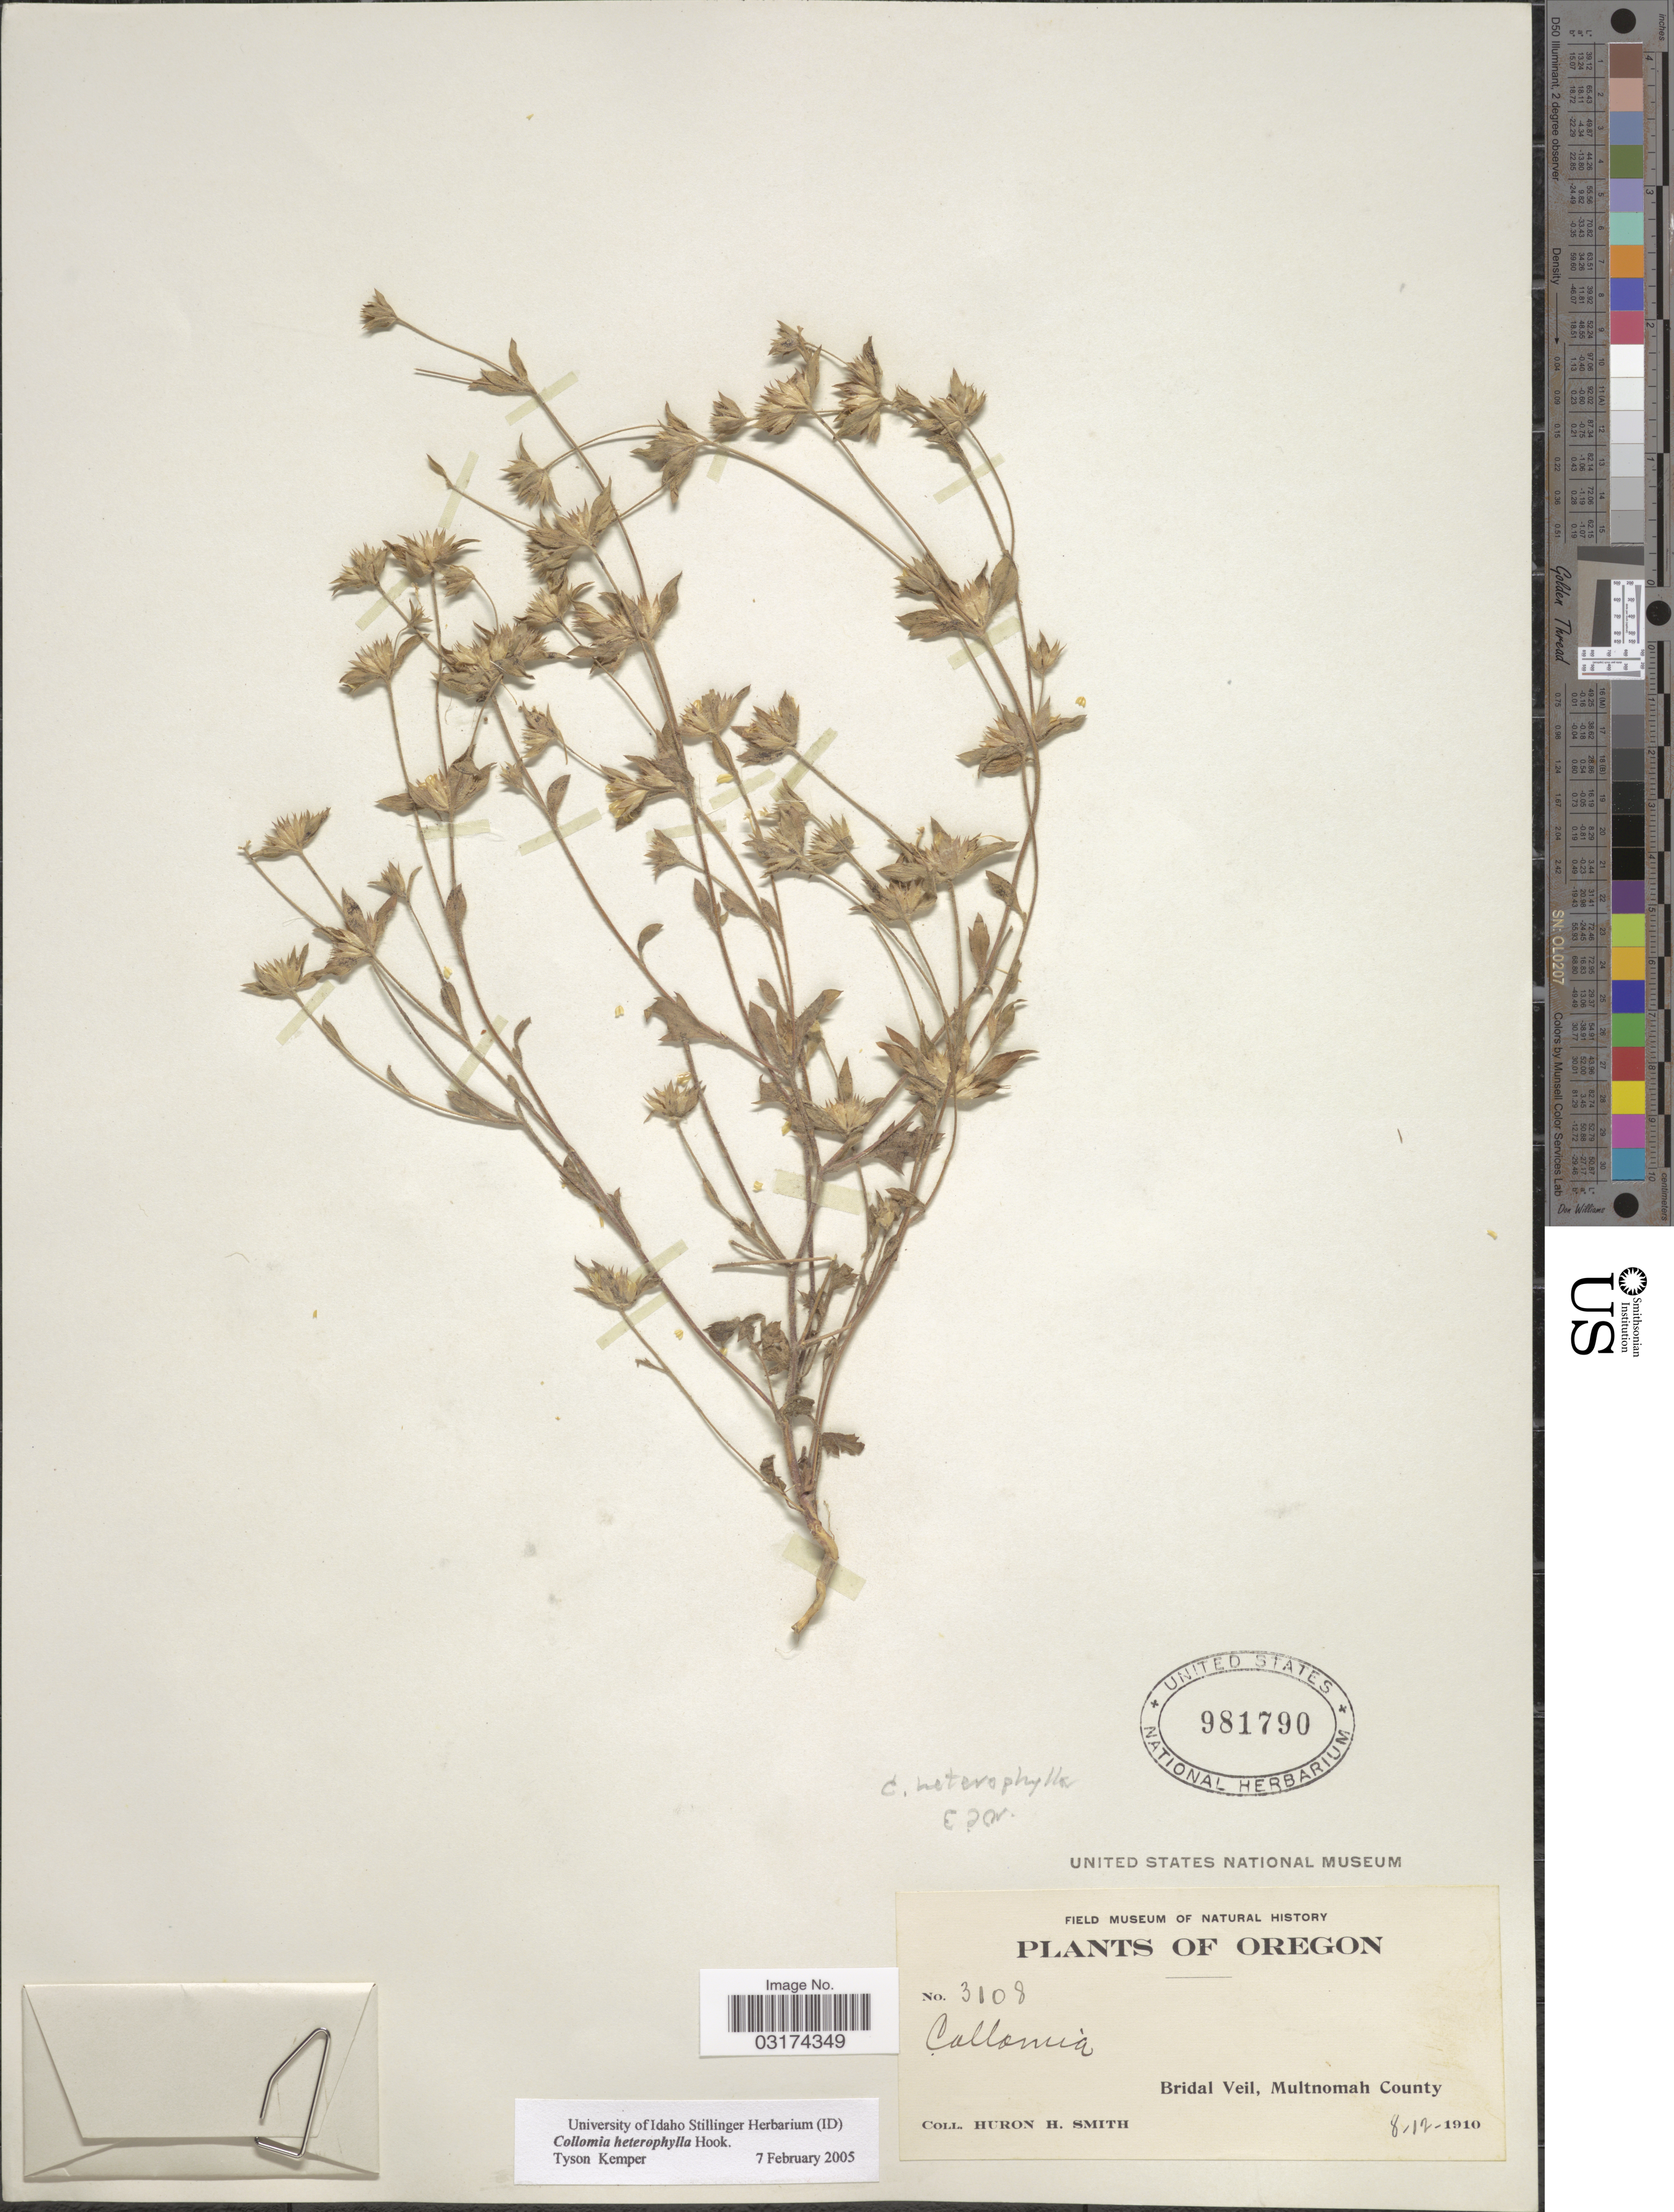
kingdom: Plantae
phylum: Tracheophyta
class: Magnoliopsida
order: Ericales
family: Polemoniaceae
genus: Collomia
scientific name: Collomia heterophylla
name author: Hook.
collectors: Huron H. Smith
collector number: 3108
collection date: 1910-08-12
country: United States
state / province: Oregon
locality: Bridal Veil, Multnomah County.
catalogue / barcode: US 981790